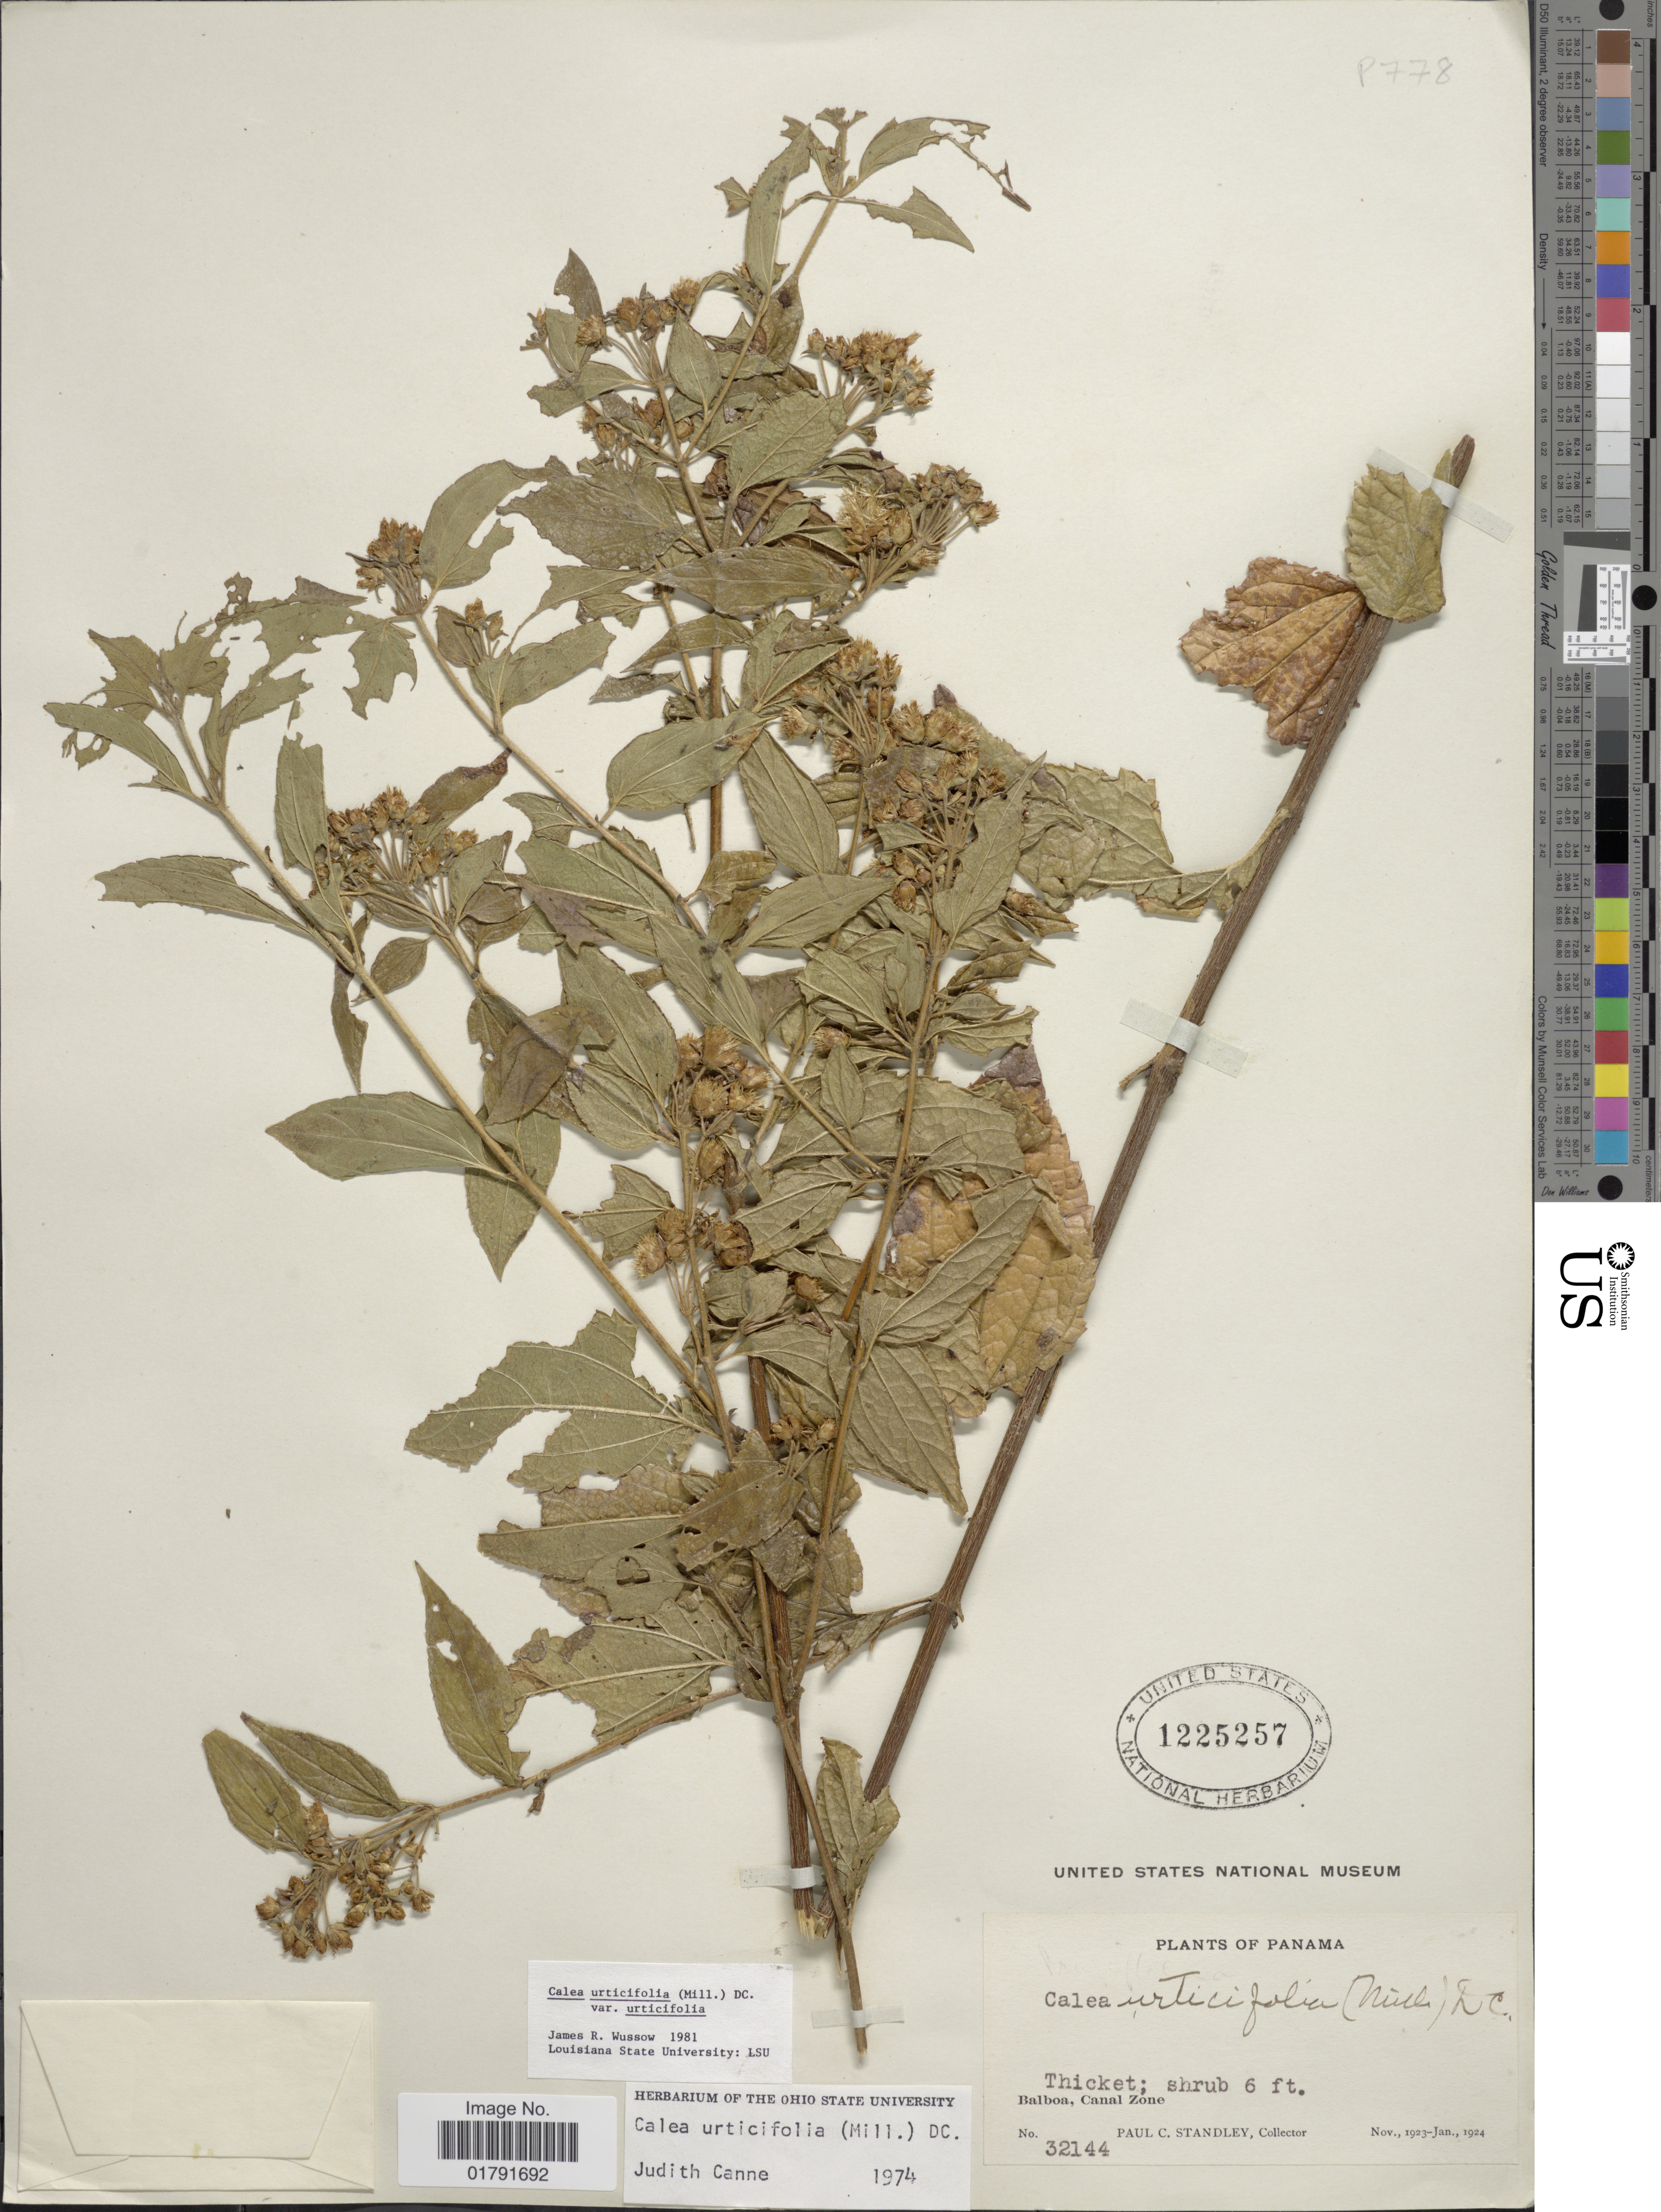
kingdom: Plantae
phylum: Tracheophyta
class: Magnoliopsida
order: Asterales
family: Asteraceae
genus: Calea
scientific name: Calea urticifolia var. urticifolia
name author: (Mill.) DC.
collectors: P. C. Standley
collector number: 32144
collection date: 1923-11/1924-01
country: Panama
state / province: Colón / Panamá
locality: Canal Zone, Thicket, Balboa.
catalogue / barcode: US 1225257